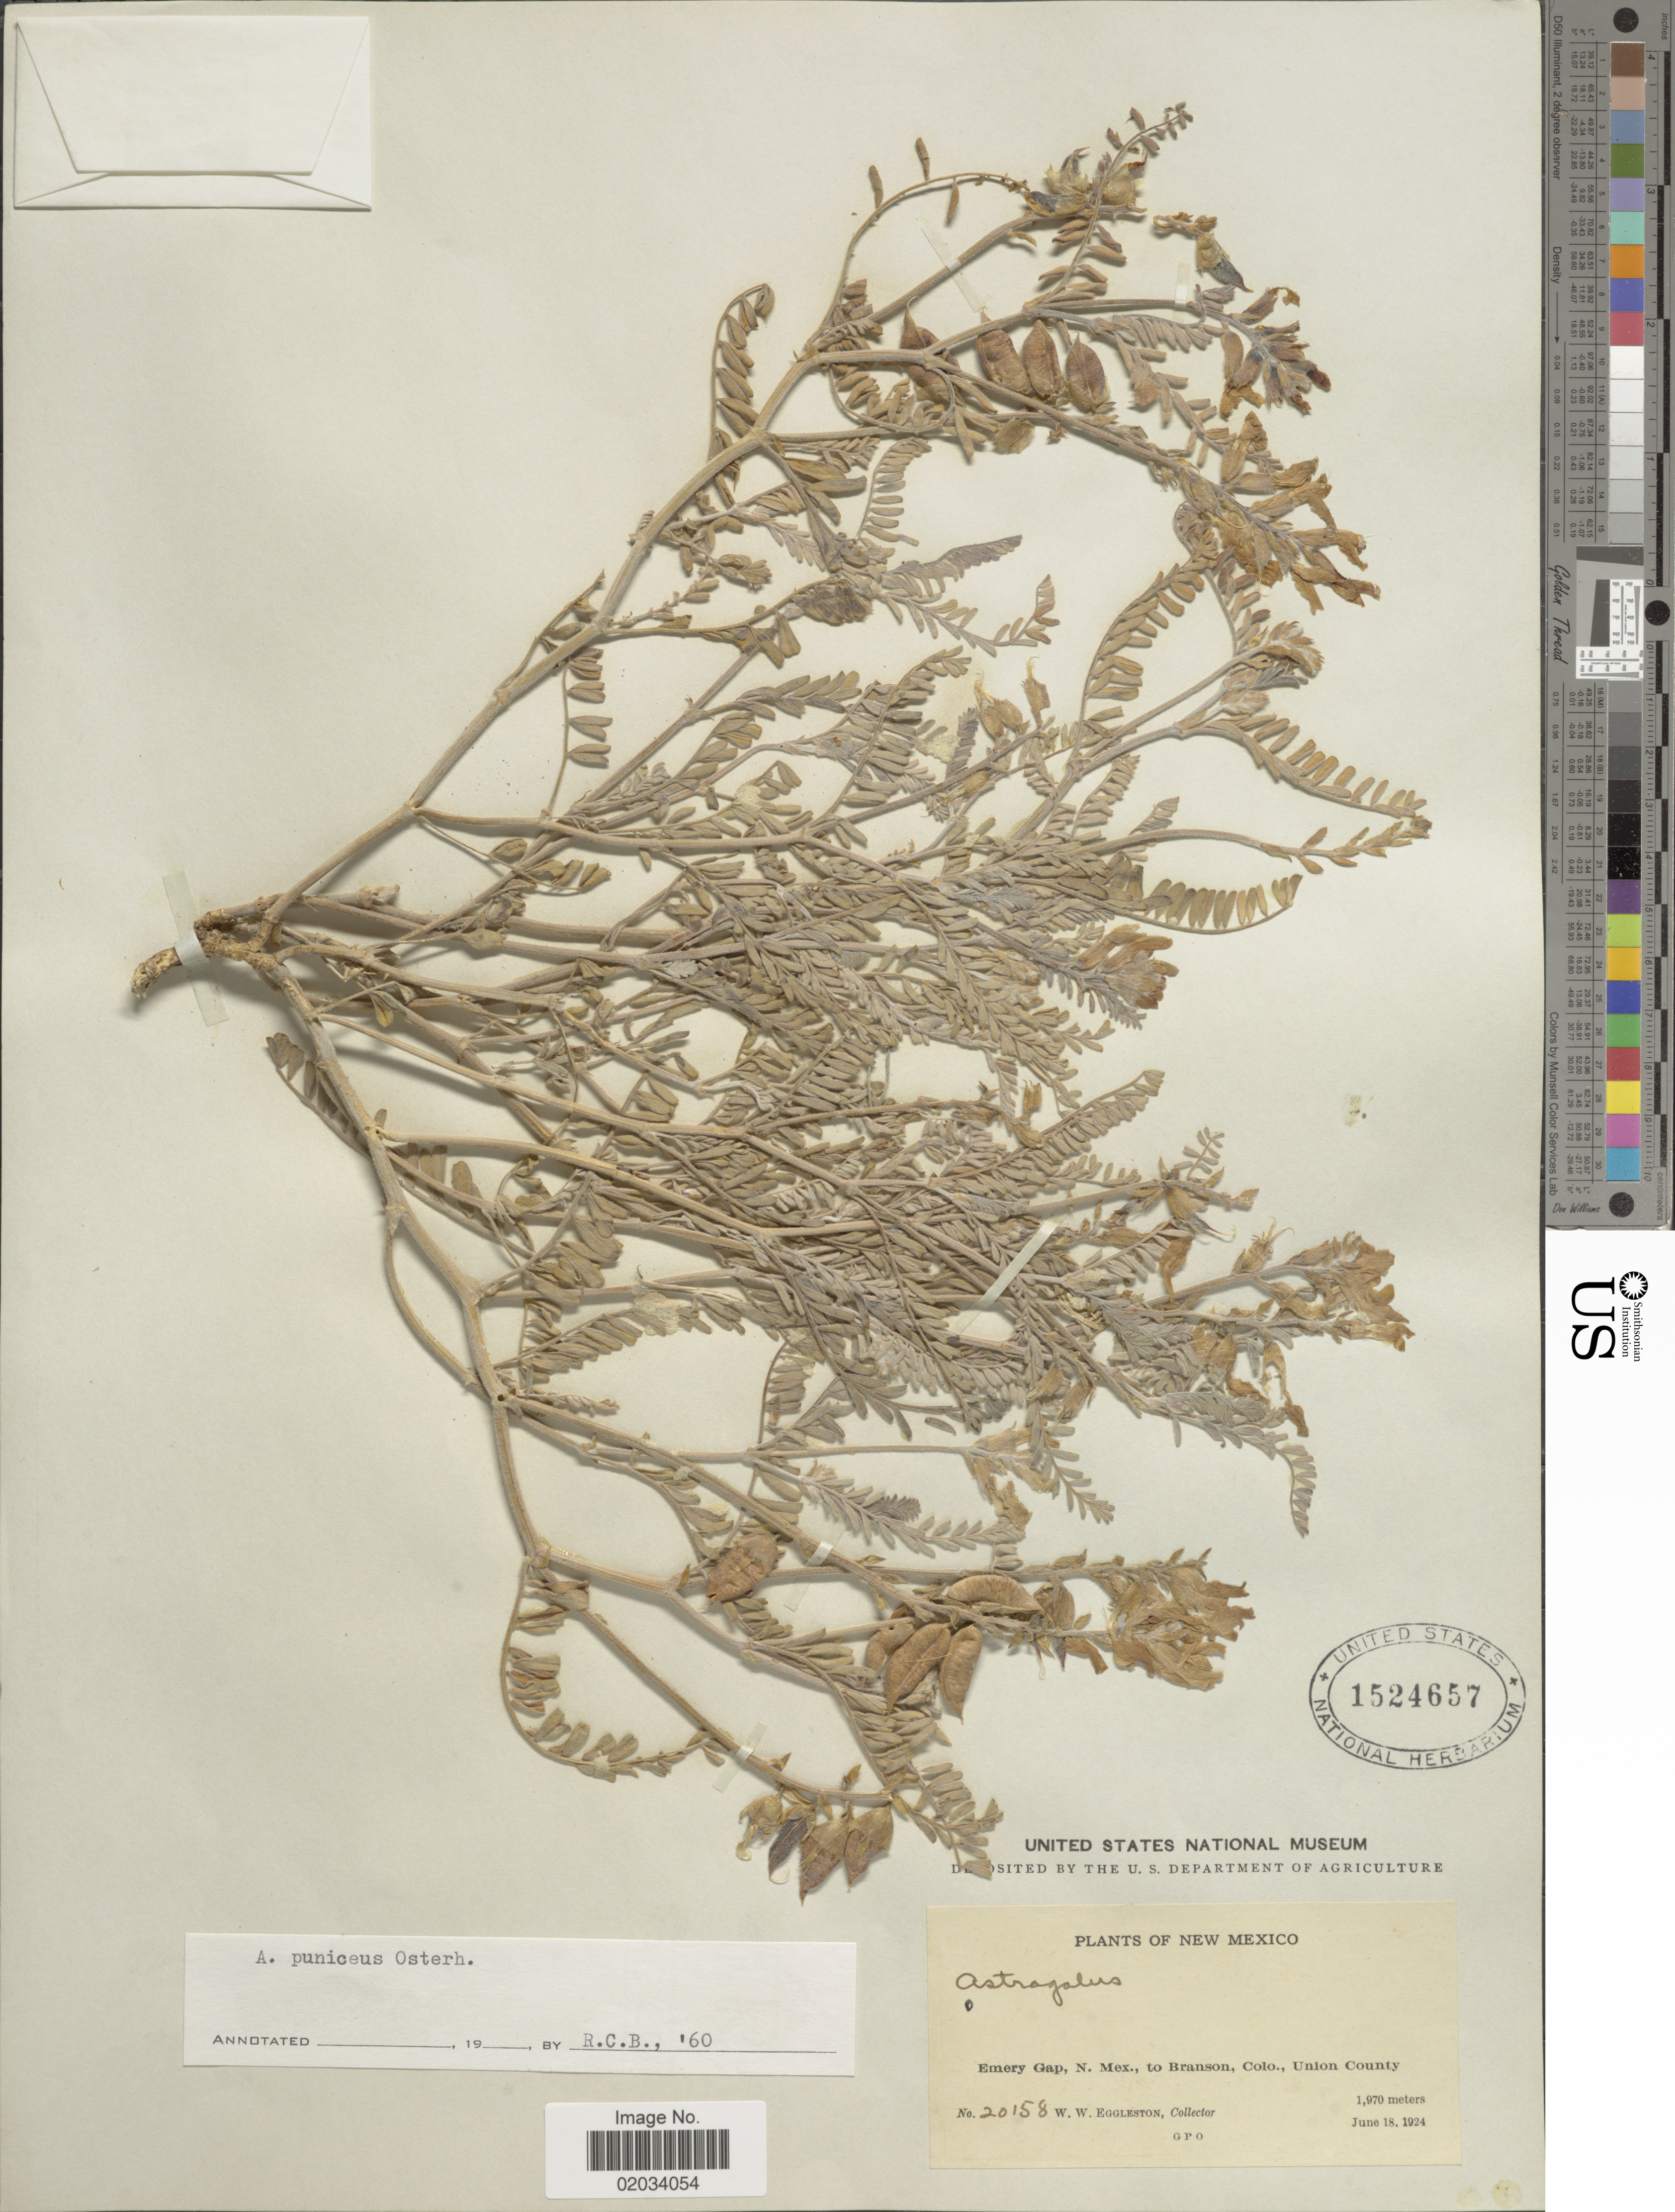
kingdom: Plantae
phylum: Tracheophyta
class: Magnoliopsida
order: Fabales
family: Fabaceae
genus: Astragalus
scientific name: Astragalus puniceus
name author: Osterh.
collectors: W. W. Eggleston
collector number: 20158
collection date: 1924-06-18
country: United States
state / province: New Mexico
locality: Emery Gap, N. Mex., to Branson, Colo., Union County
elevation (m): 1970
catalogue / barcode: US 1524657